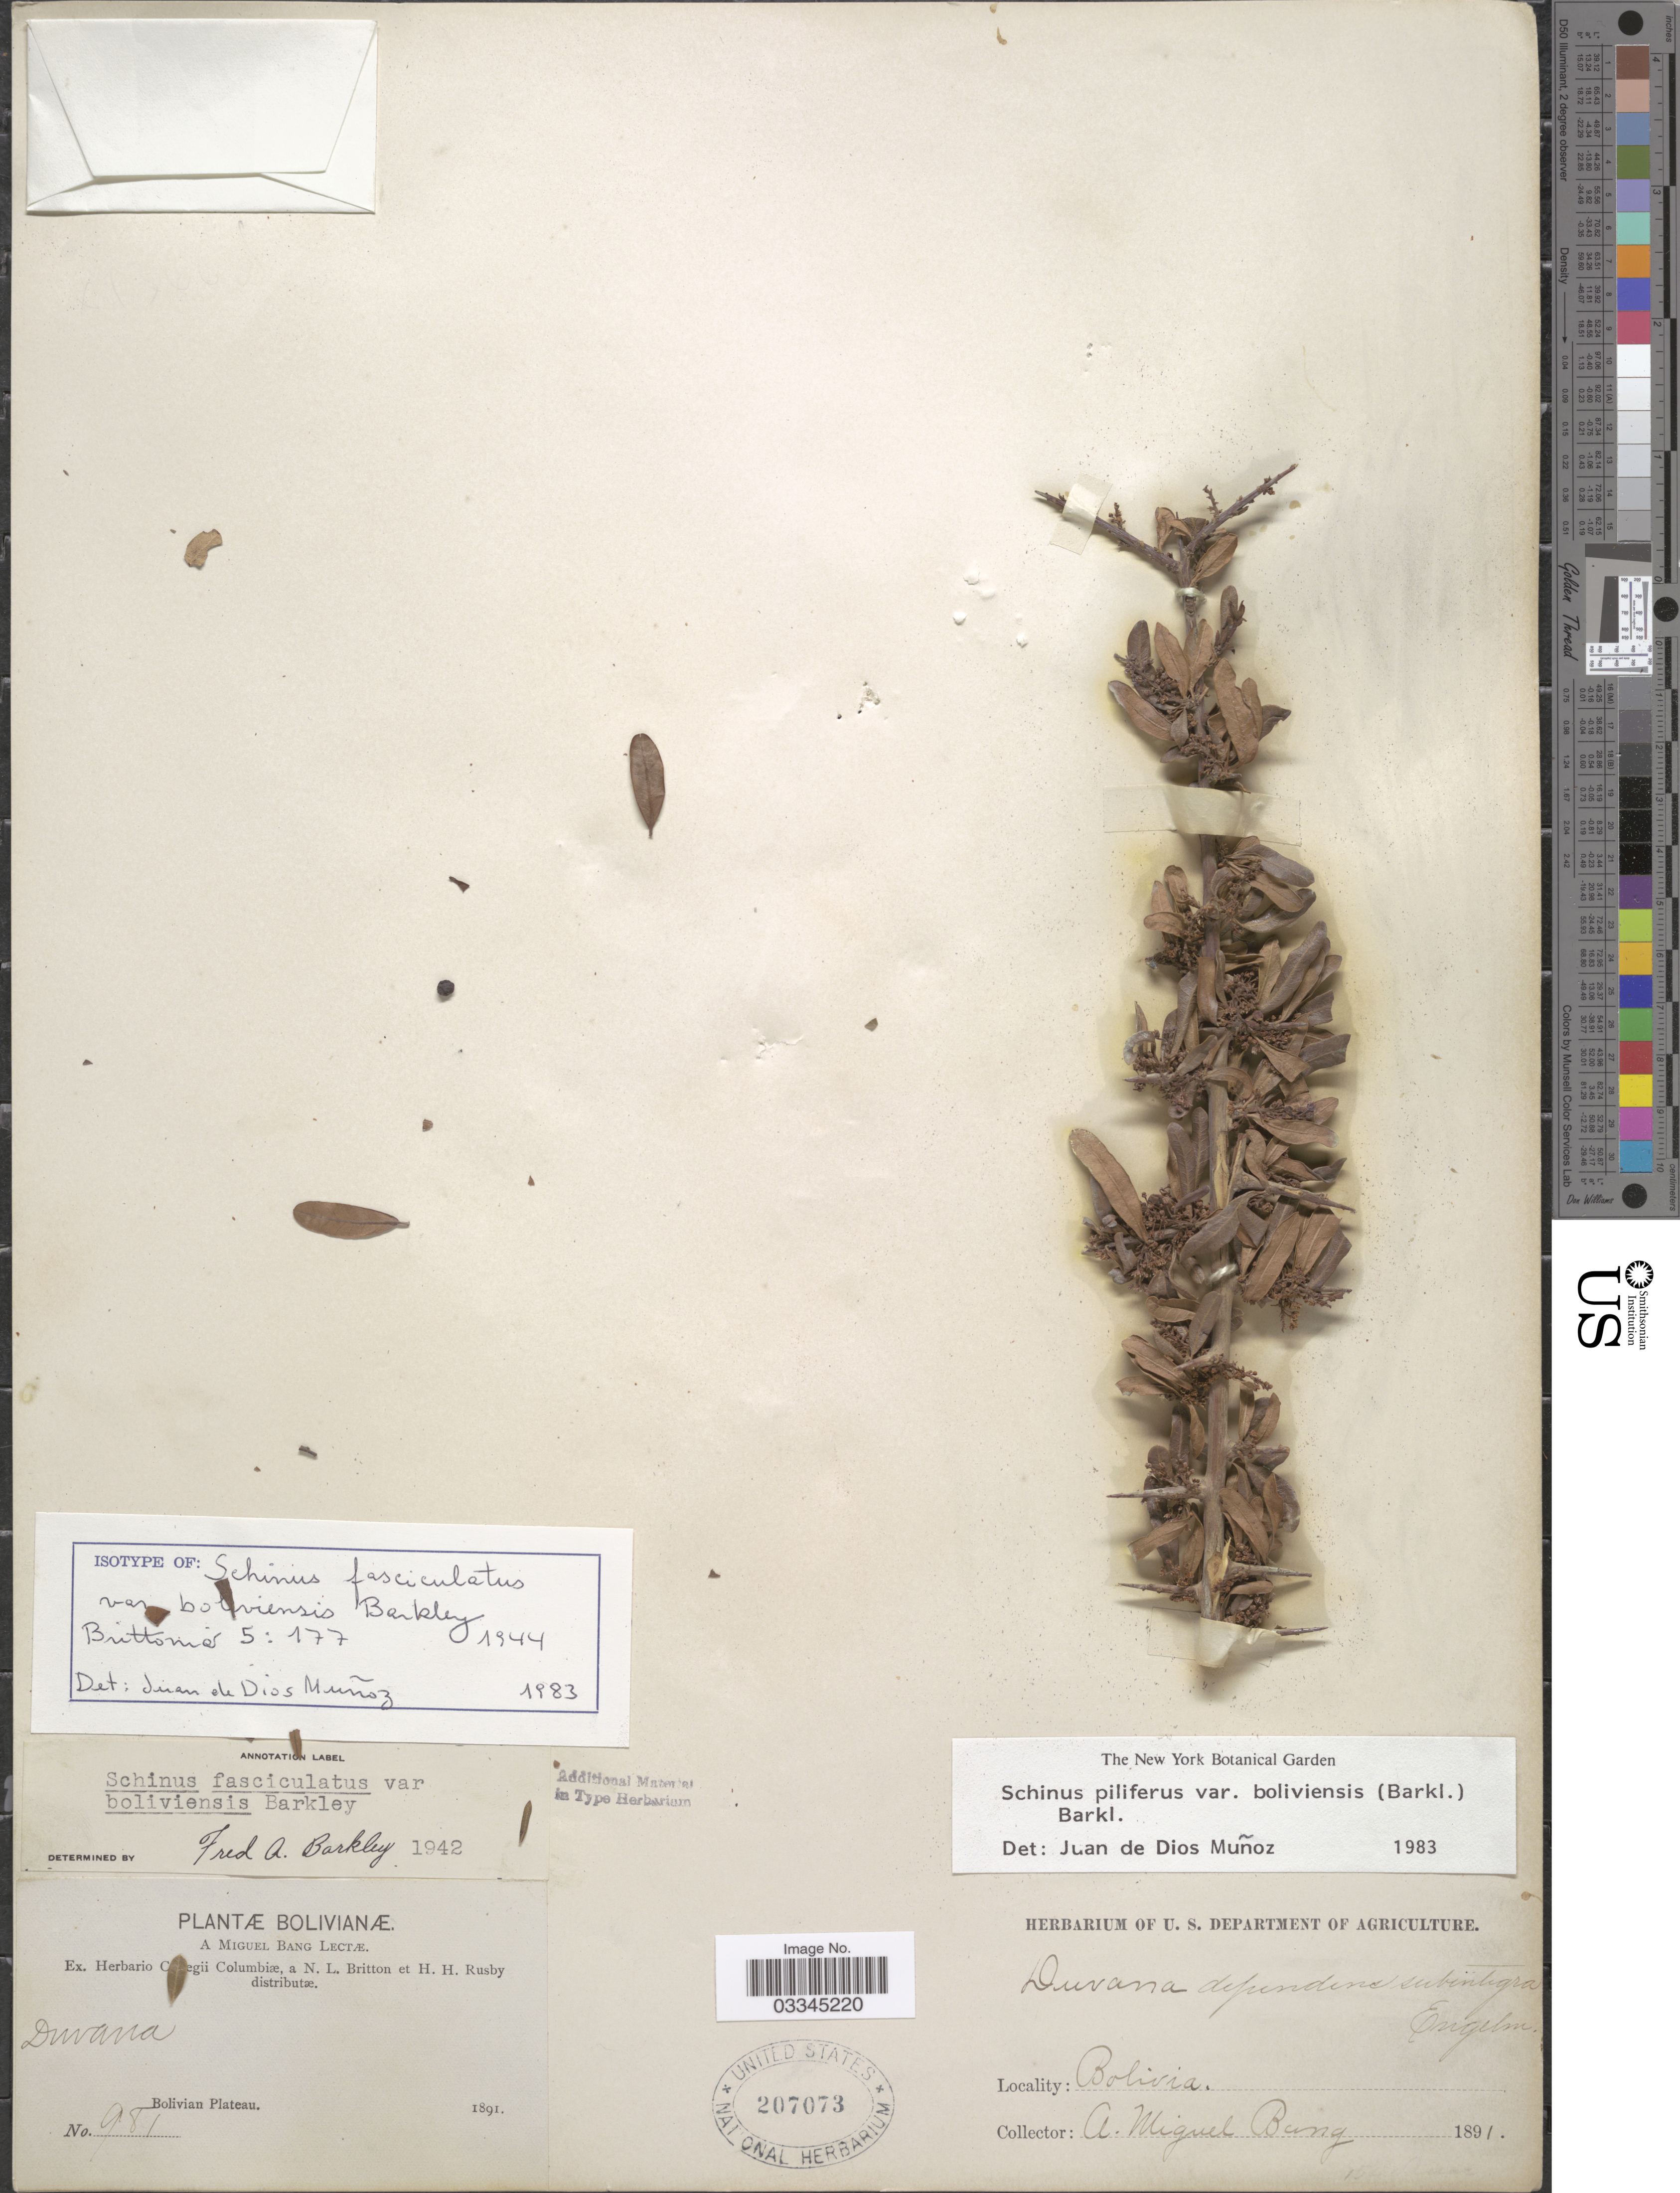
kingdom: Plantae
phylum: Tracheophyta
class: Magnoliopsida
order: Sapindales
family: Anacardiaceae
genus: Schinus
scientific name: Schinus pilifera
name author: I.M. Johnst.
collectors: M. Bang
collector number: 981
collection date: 1891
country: Bolivia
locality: Bolivian Plateau.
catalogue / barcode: US 207073